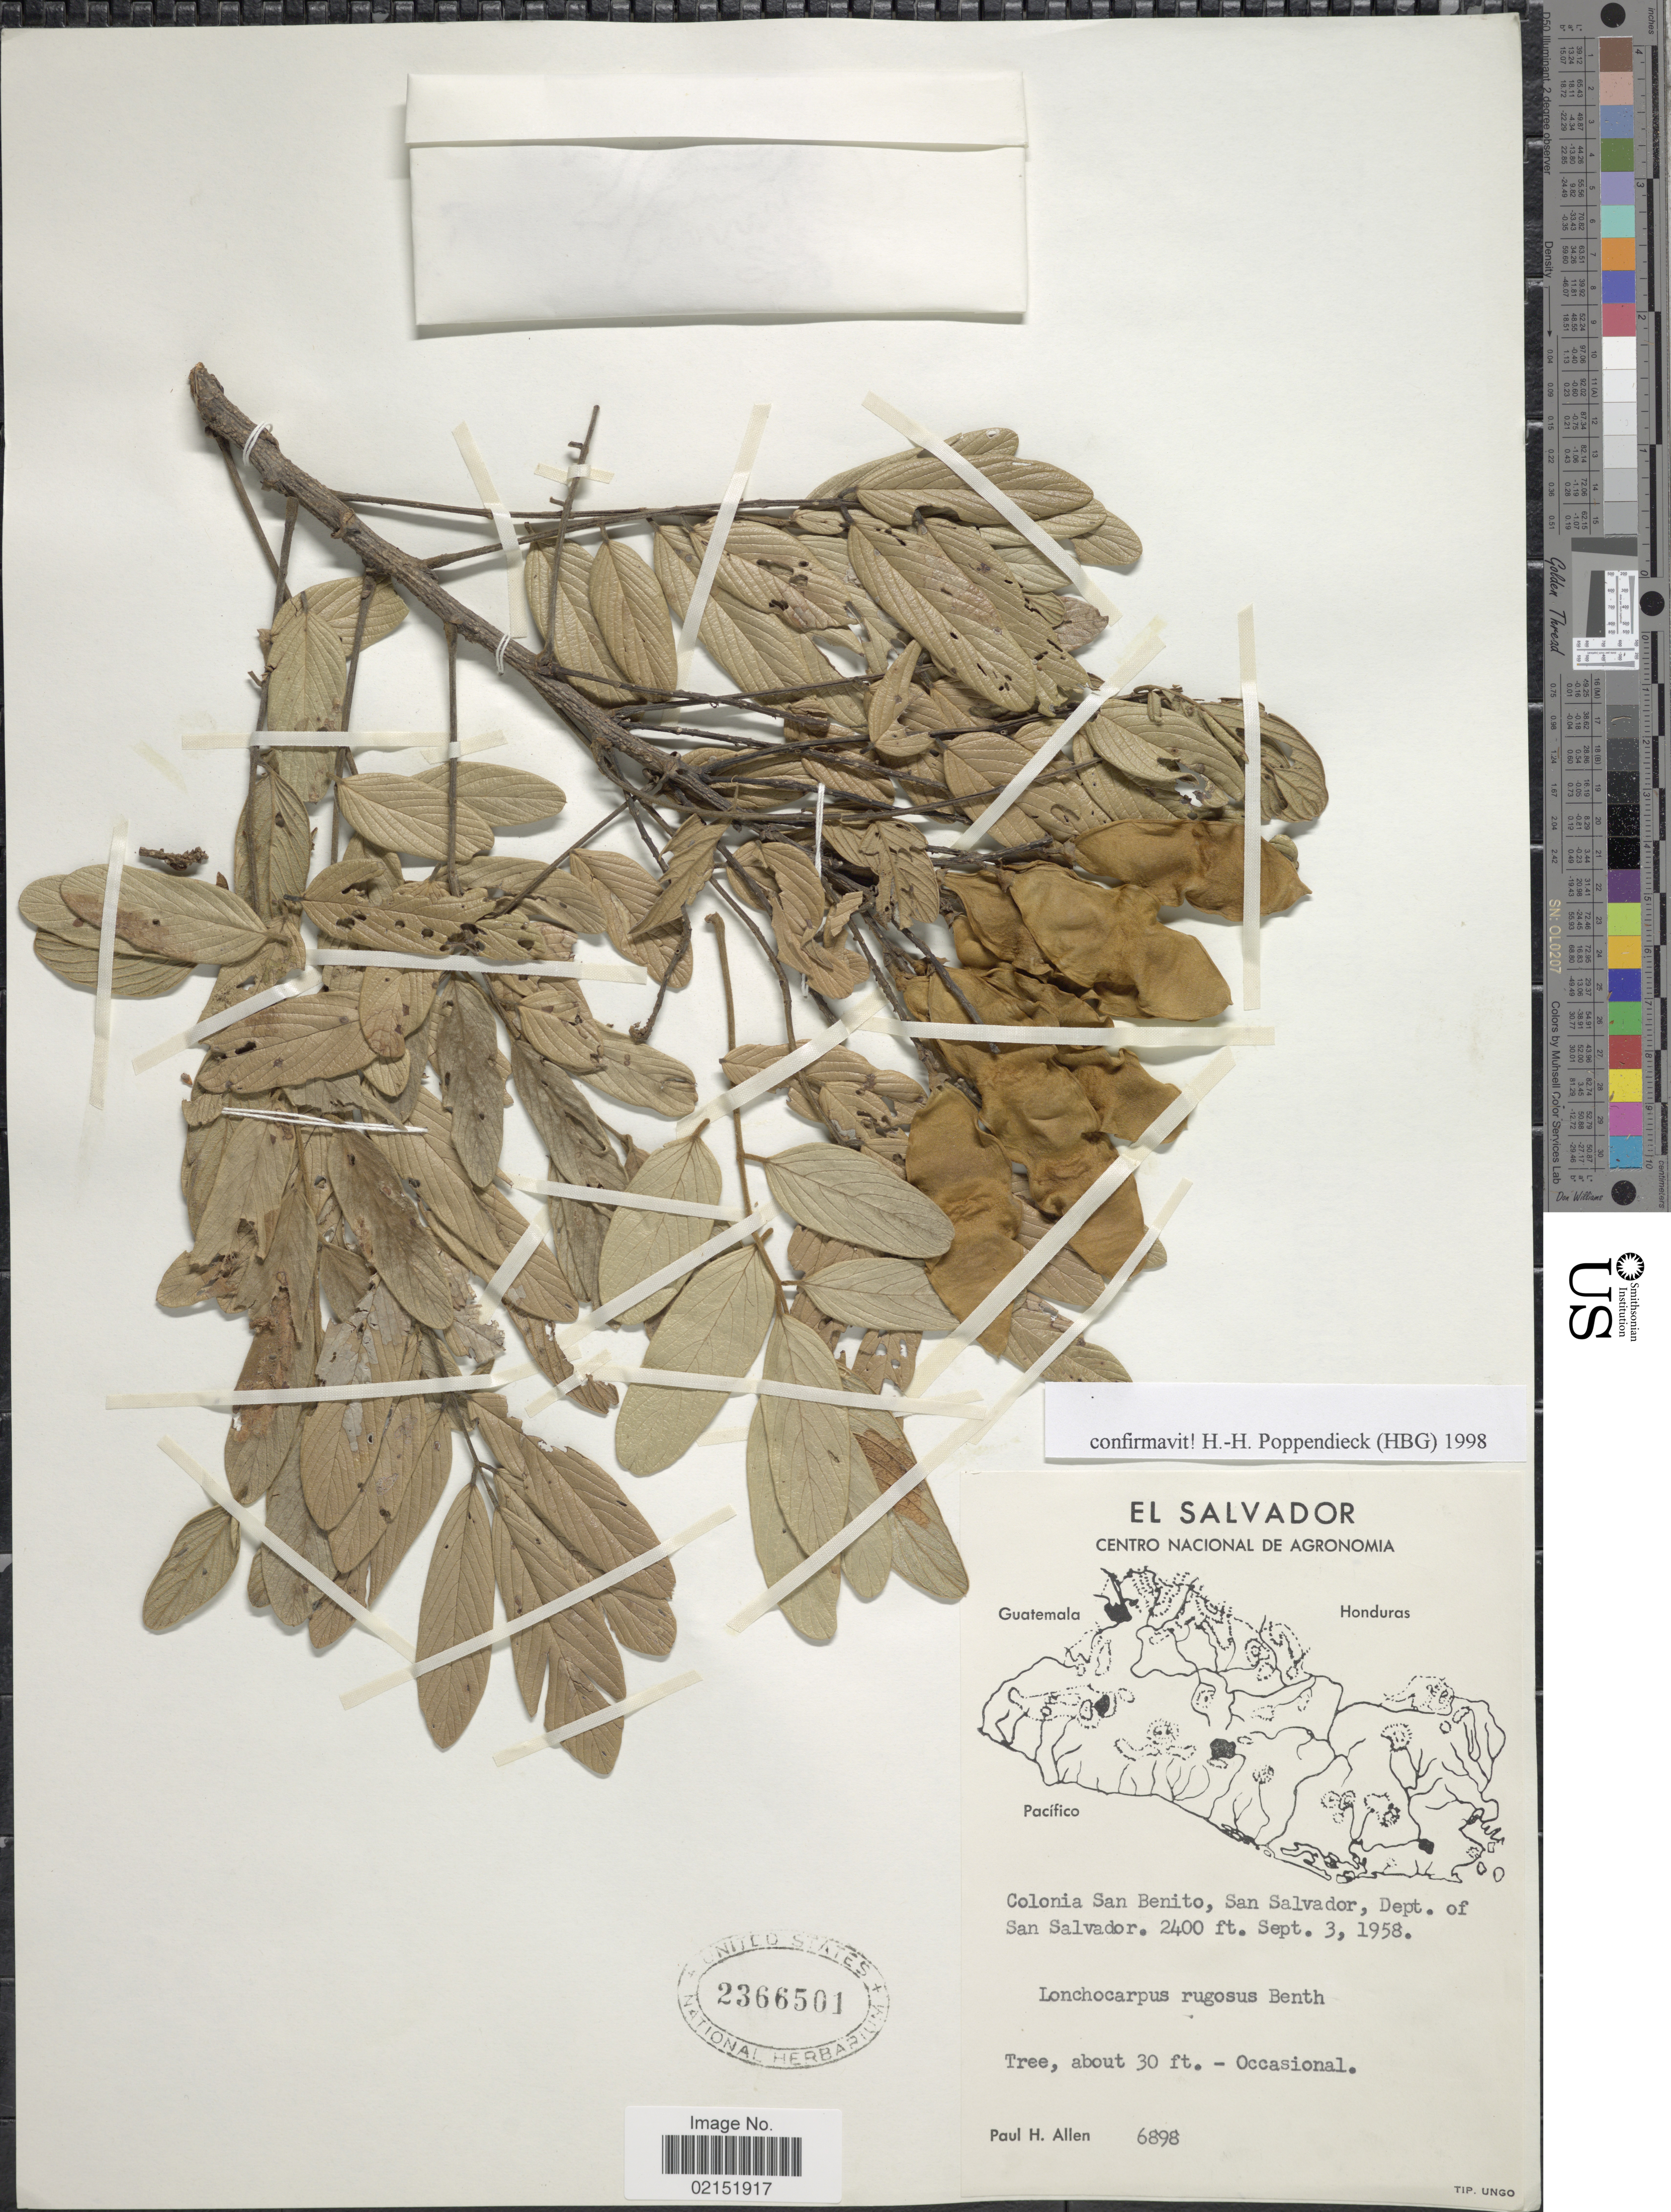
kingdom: Plantae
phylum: Tracheophyta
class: Magnoliopsida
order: Fabales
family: Fabaceae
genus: Lonchocarpus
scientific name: Lonchocarpus rugosus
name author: Benth.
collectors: P. H. Allen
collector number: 6898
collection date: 1958-09-03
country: El Salvador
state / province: San Salvador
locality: Colonia San Benito, San Salvador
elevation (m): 732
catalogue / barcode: US 2366501